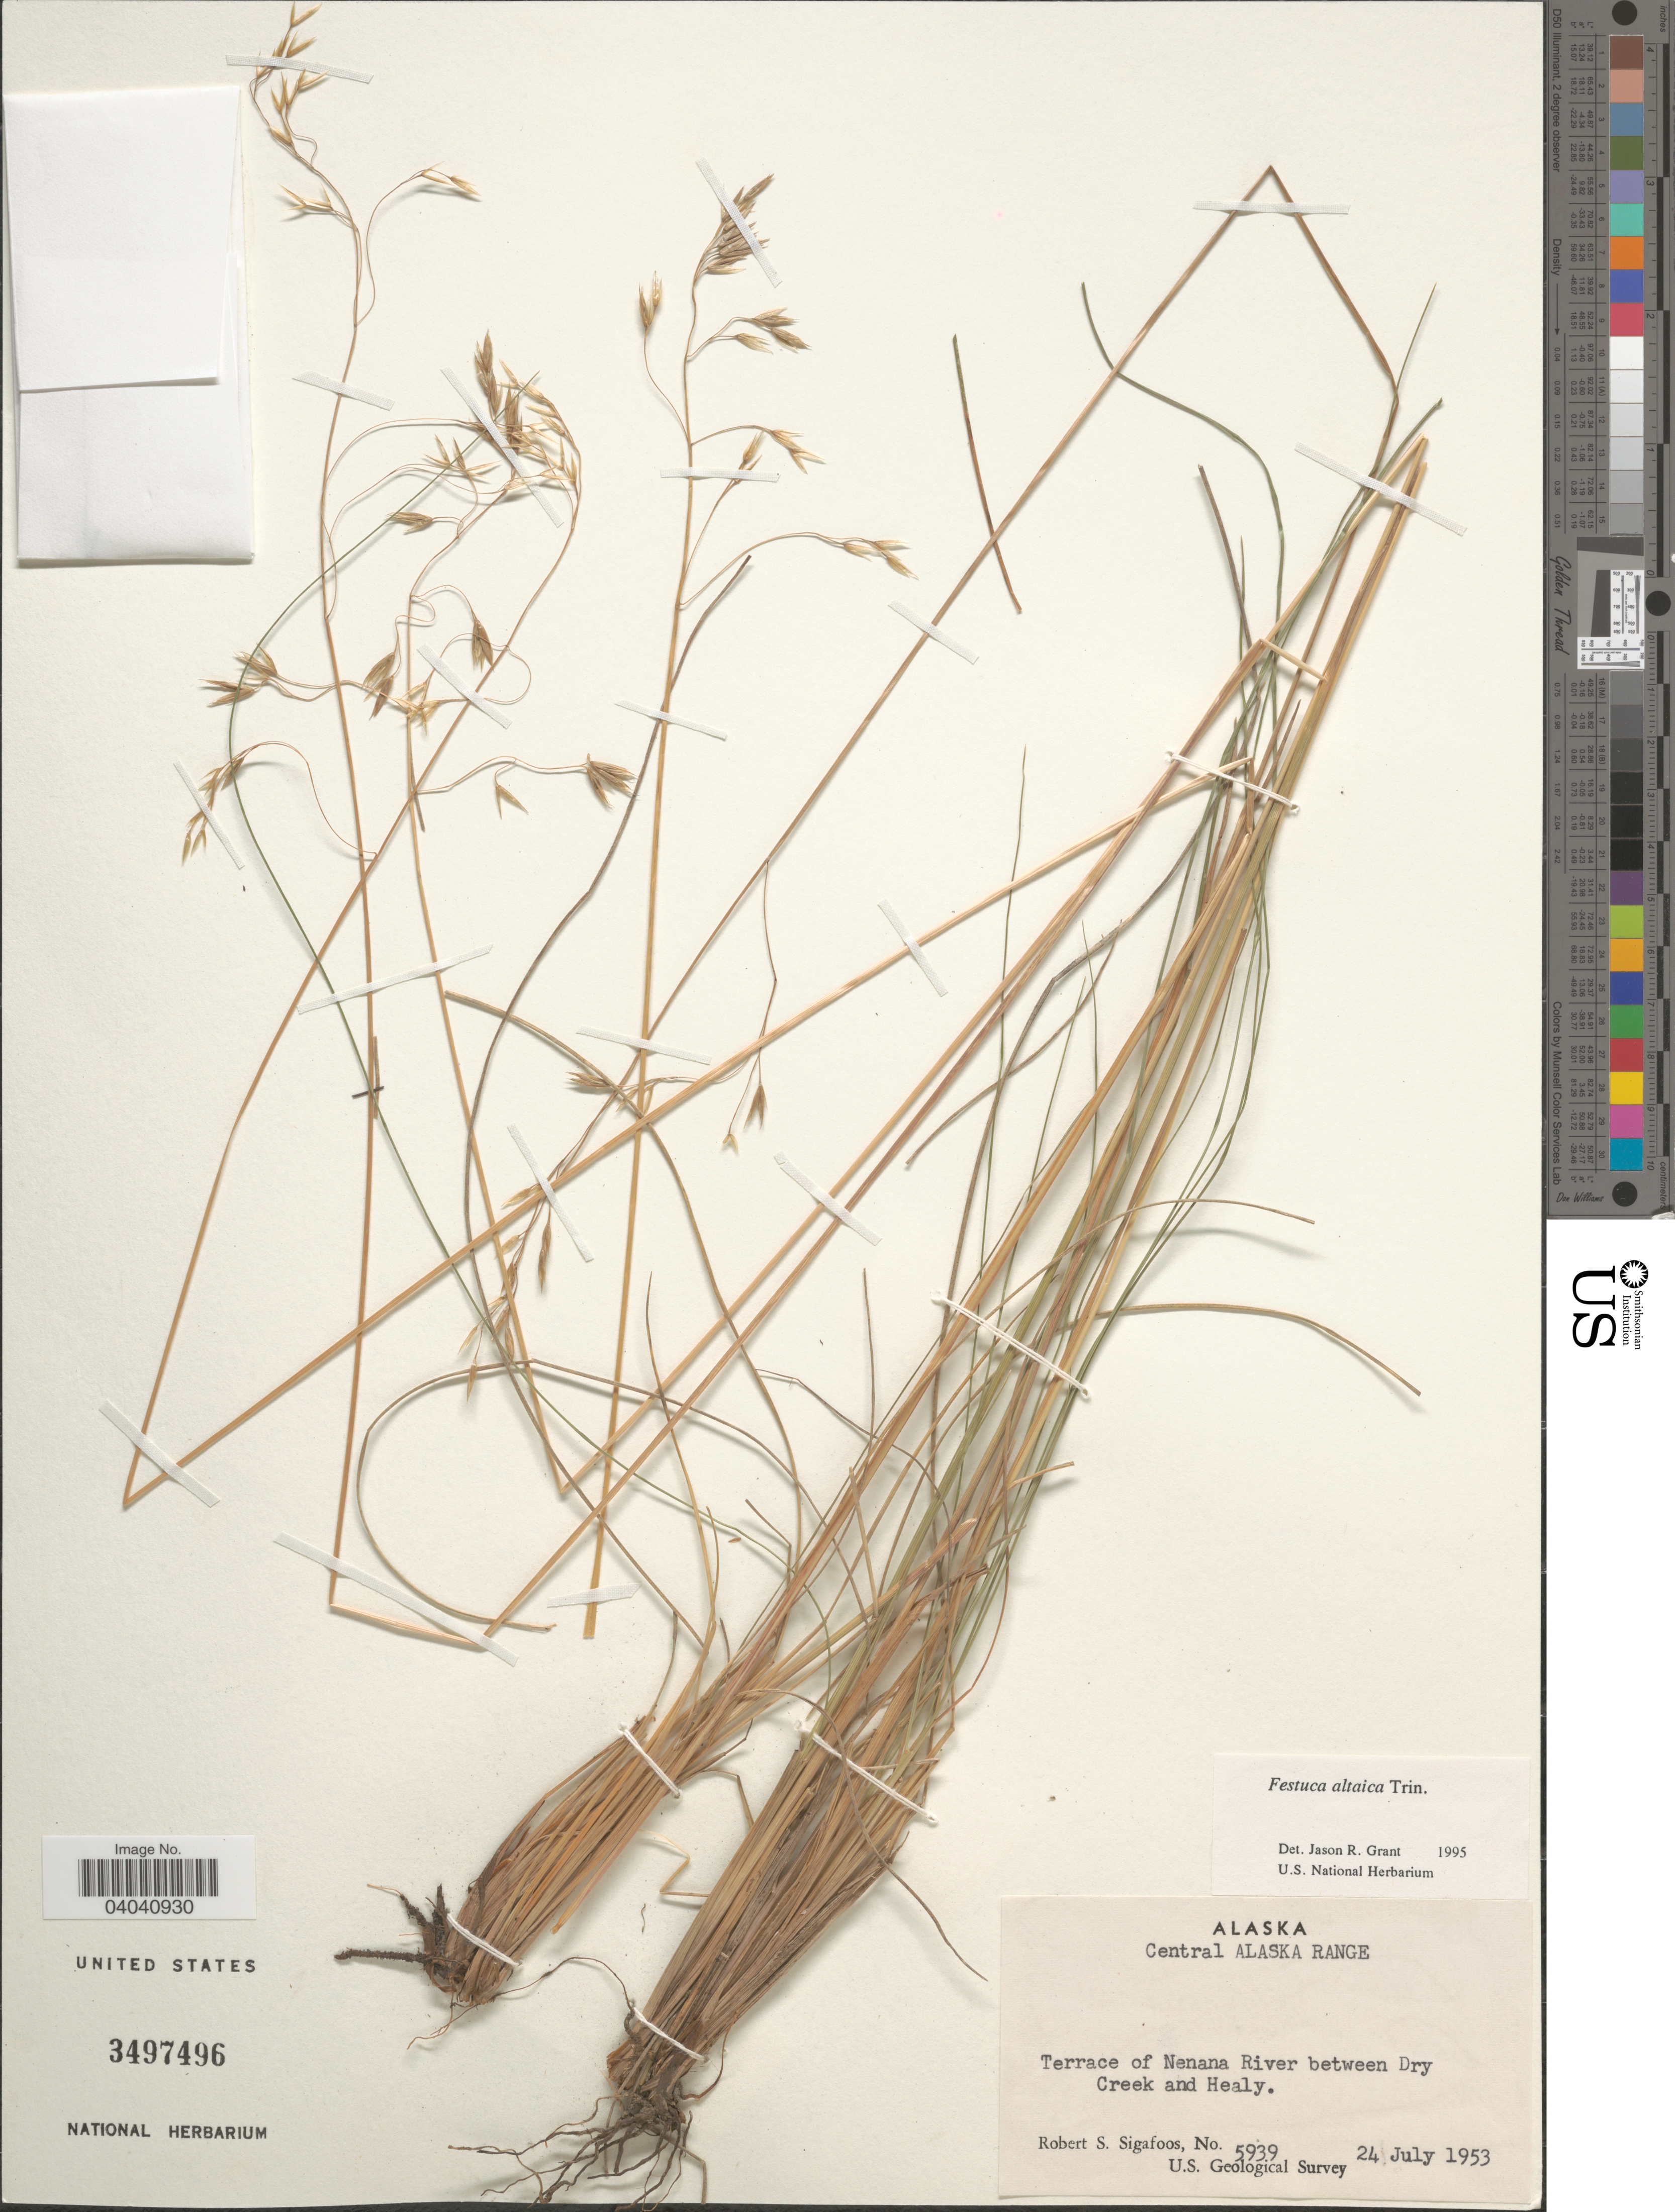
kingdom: Plantae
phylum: Tracheophyta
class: Liliopsida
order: Poales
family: Poaceae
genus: Festuca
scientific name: Festuca altaica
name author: Trin.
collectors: R. Sigafoos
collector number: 5939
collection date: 1953-07-24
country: United States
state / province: Alaska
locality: Central Alaska Range. Terrace of Nenana River between Dry Creek and Healy.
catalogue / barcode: US 3497496